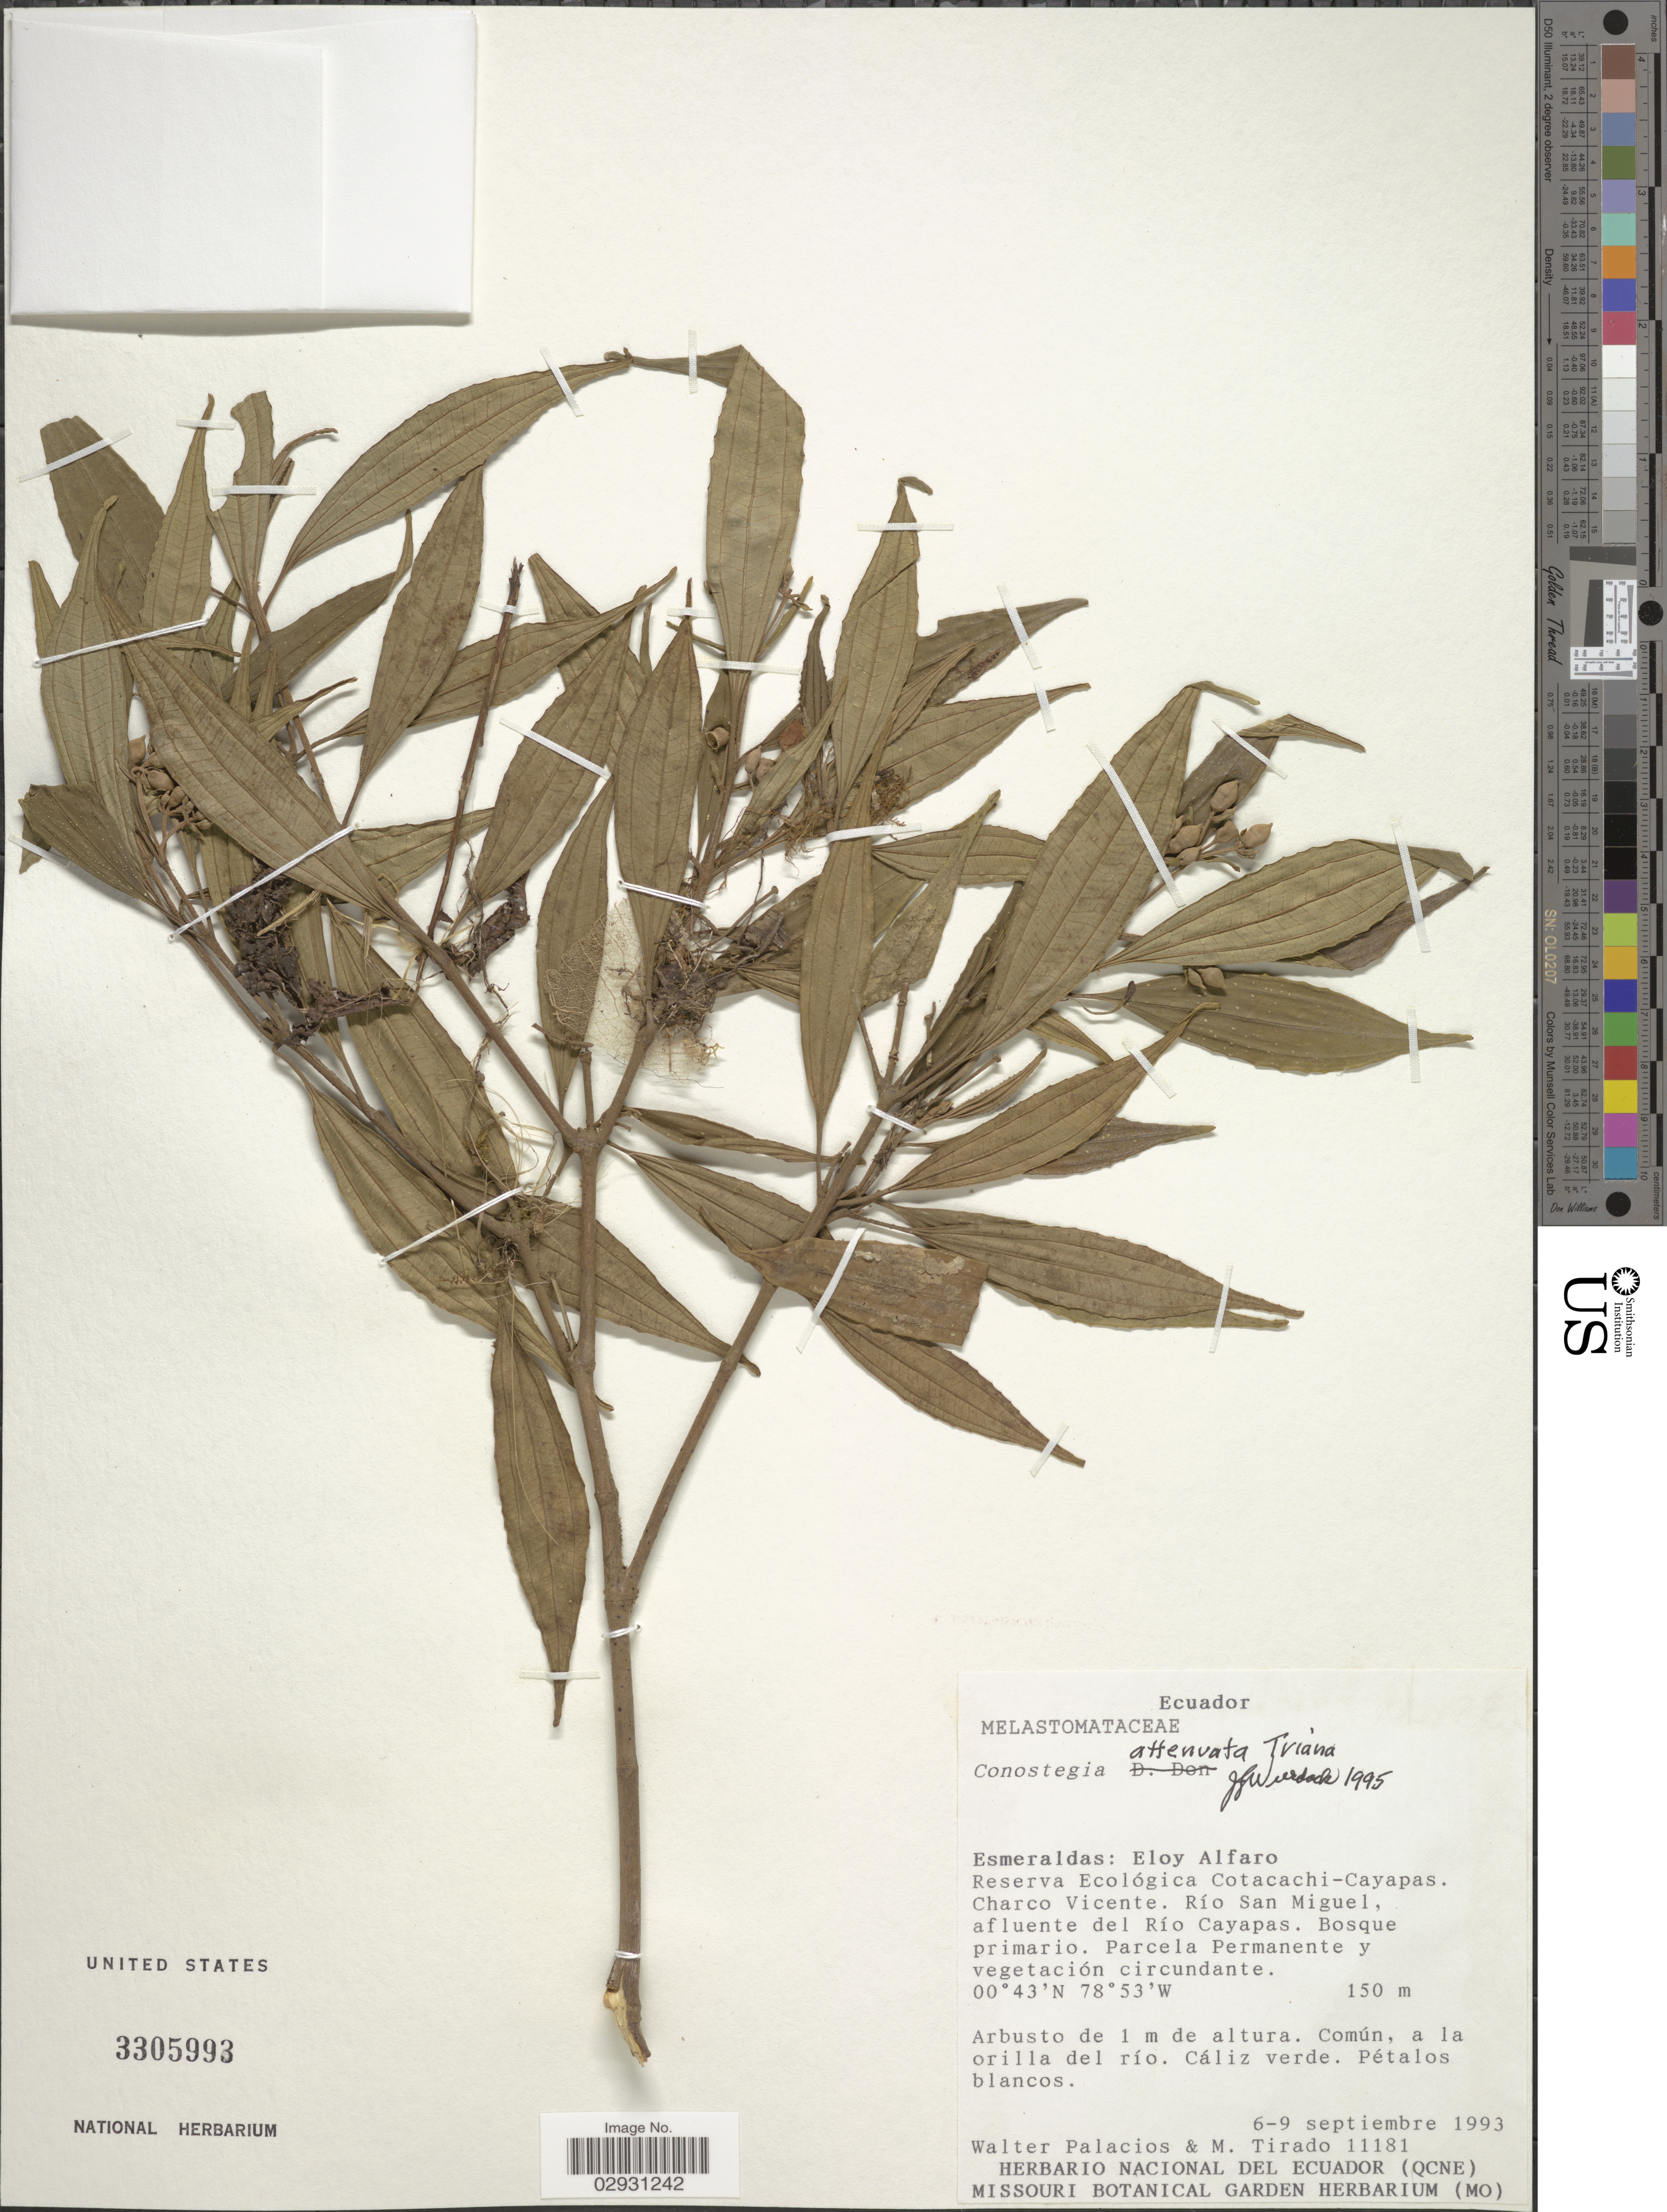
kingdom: Plantae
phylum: Tracheophyta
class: Magnoliopsida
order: Myrtales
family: Melastomataceae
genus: Conostegia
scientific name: Conostegia attenuata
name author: Triana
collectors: W. Palacios & M. Tirado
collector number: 11181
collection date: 1993-09-06/1993-09-09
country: Ecuador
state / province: Esmeraldas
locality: Eloy Alfaro. Reserva Ecológica Cotacachi-Cayapas. Charco Vicente. Río San Miguel, afluente del Río Cayapas.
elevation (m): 150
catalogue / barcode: US 3305993